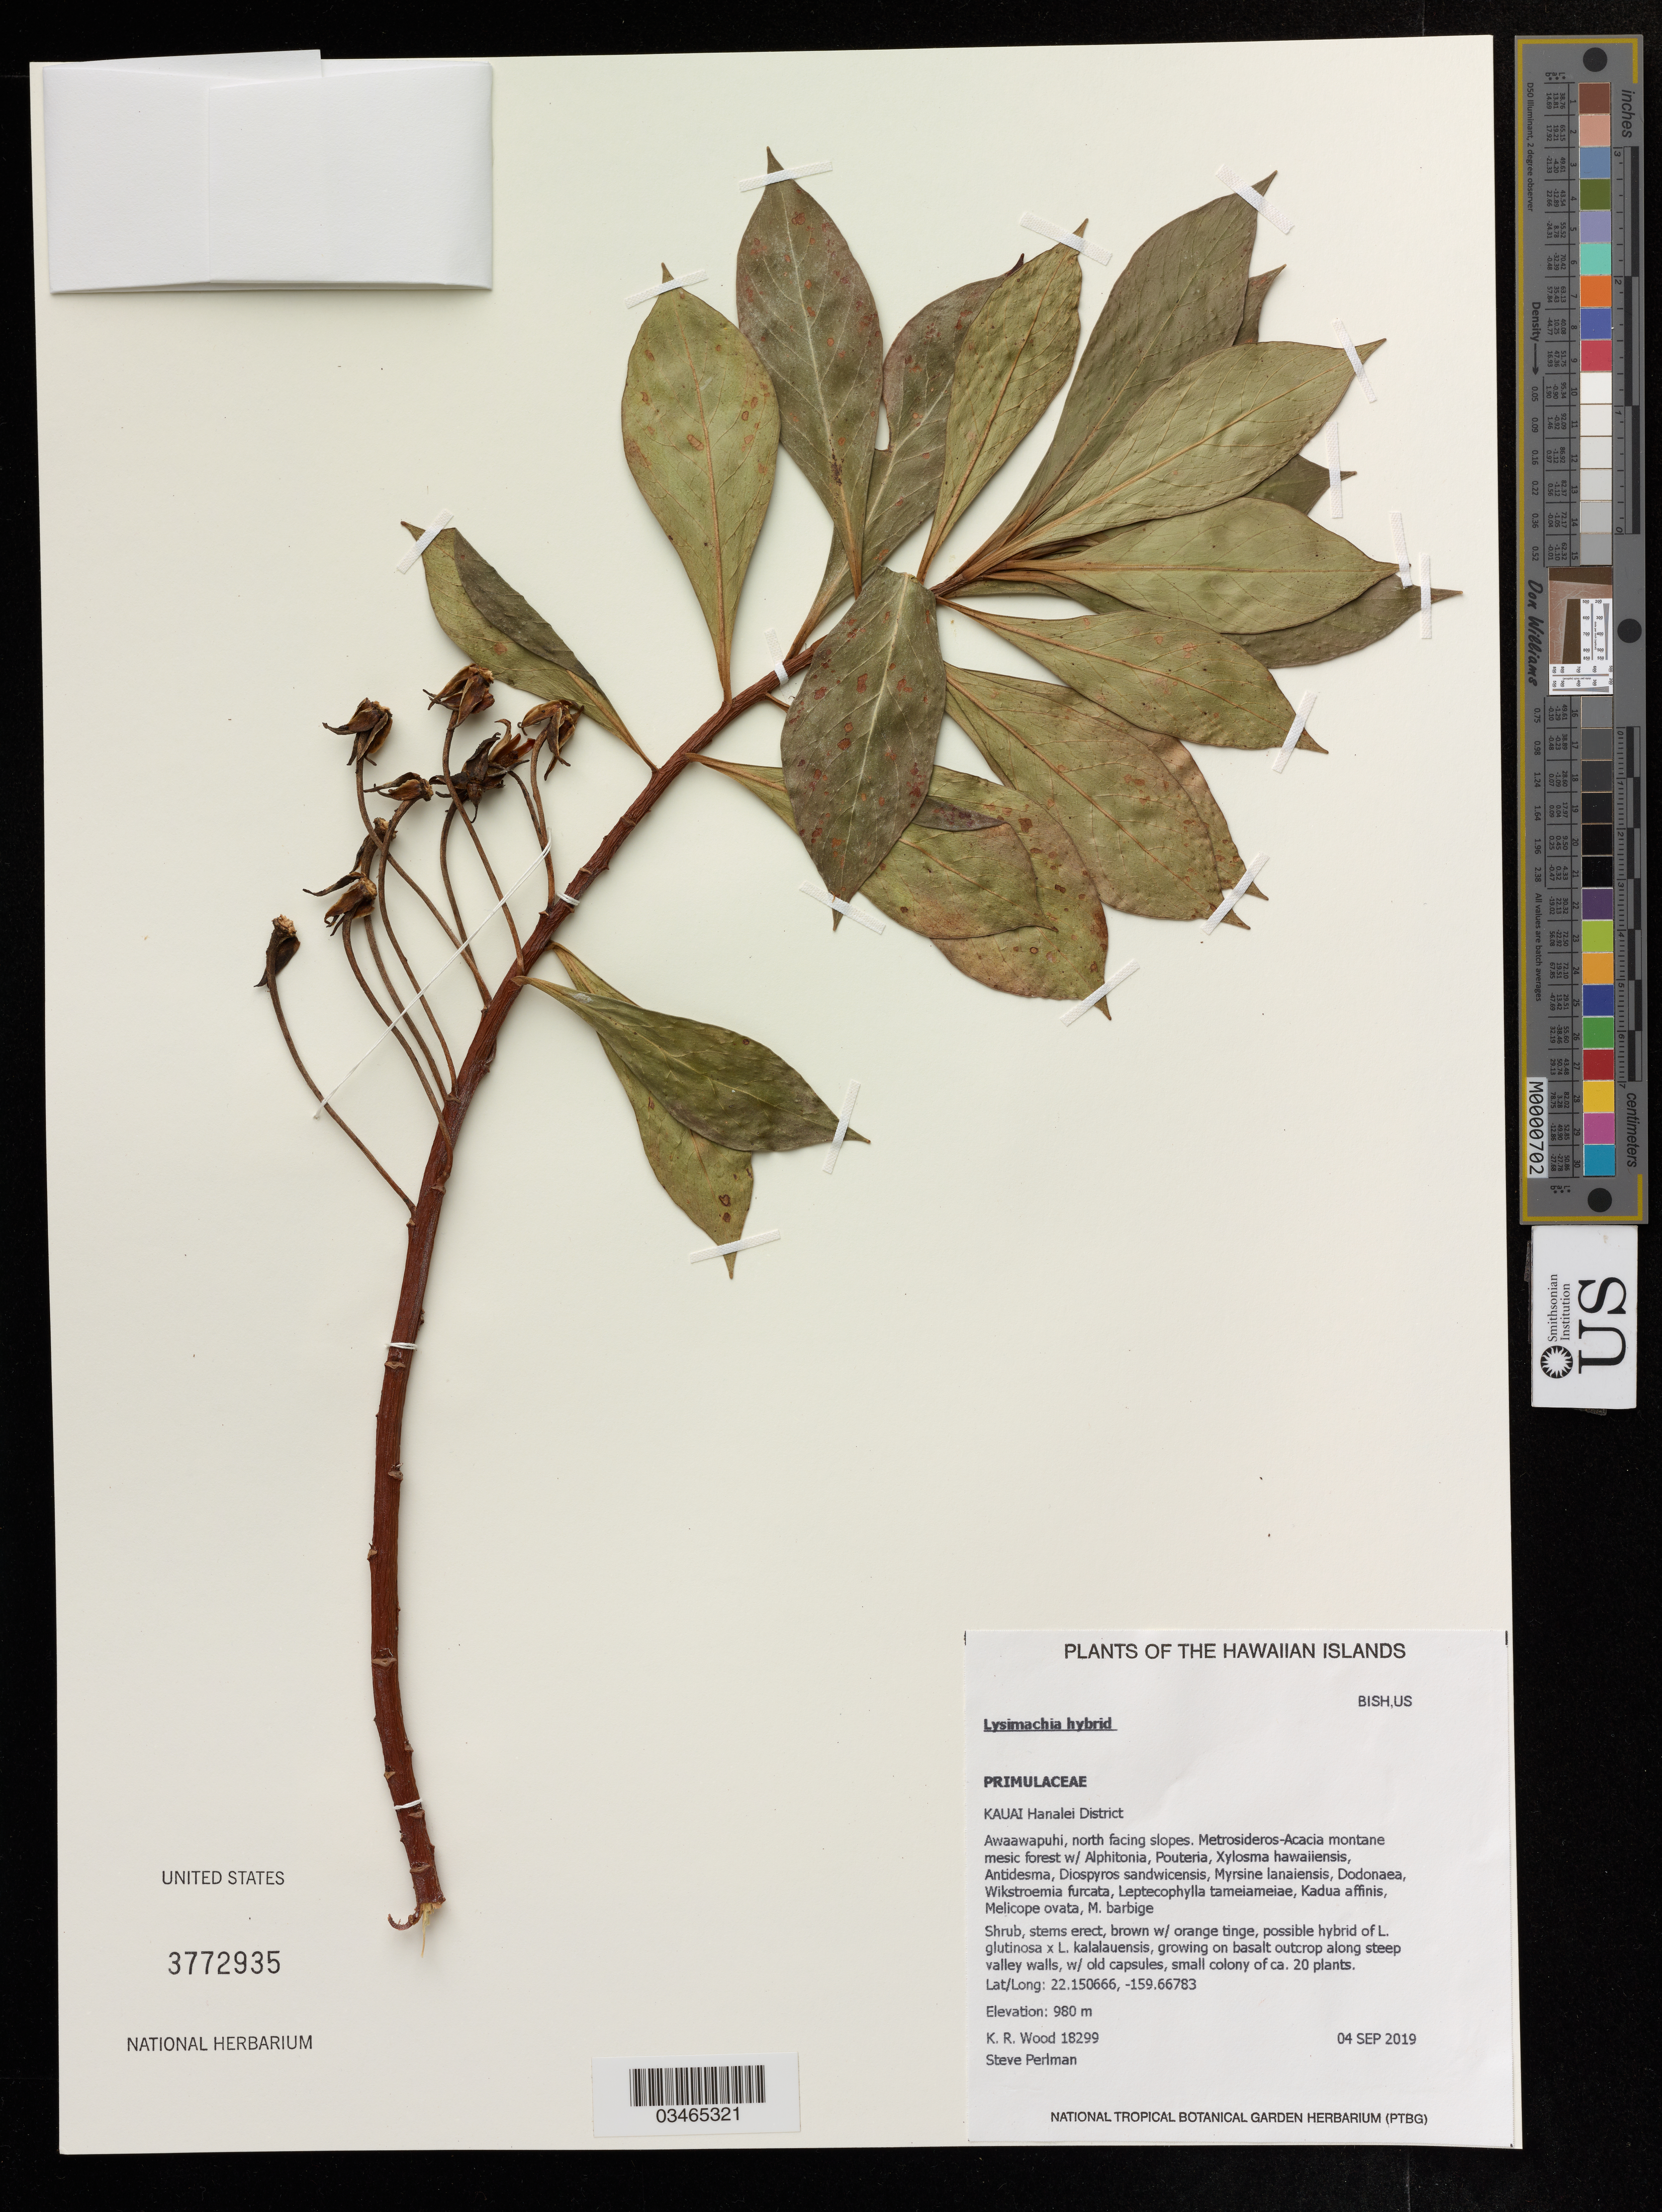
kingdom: Plantae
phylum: Tracheophyta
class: Magnoliopsida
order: Ericales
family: Primulaceae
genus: Lysimachia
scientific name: Lysimachia sp.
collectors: K. R. Wood & S. Perlman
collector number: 18299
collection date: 2019-09-04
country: United States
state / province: Hawaii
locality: Kauai Hanalei District, Awaawapuhi.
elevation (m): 980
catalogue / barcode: US 3772935